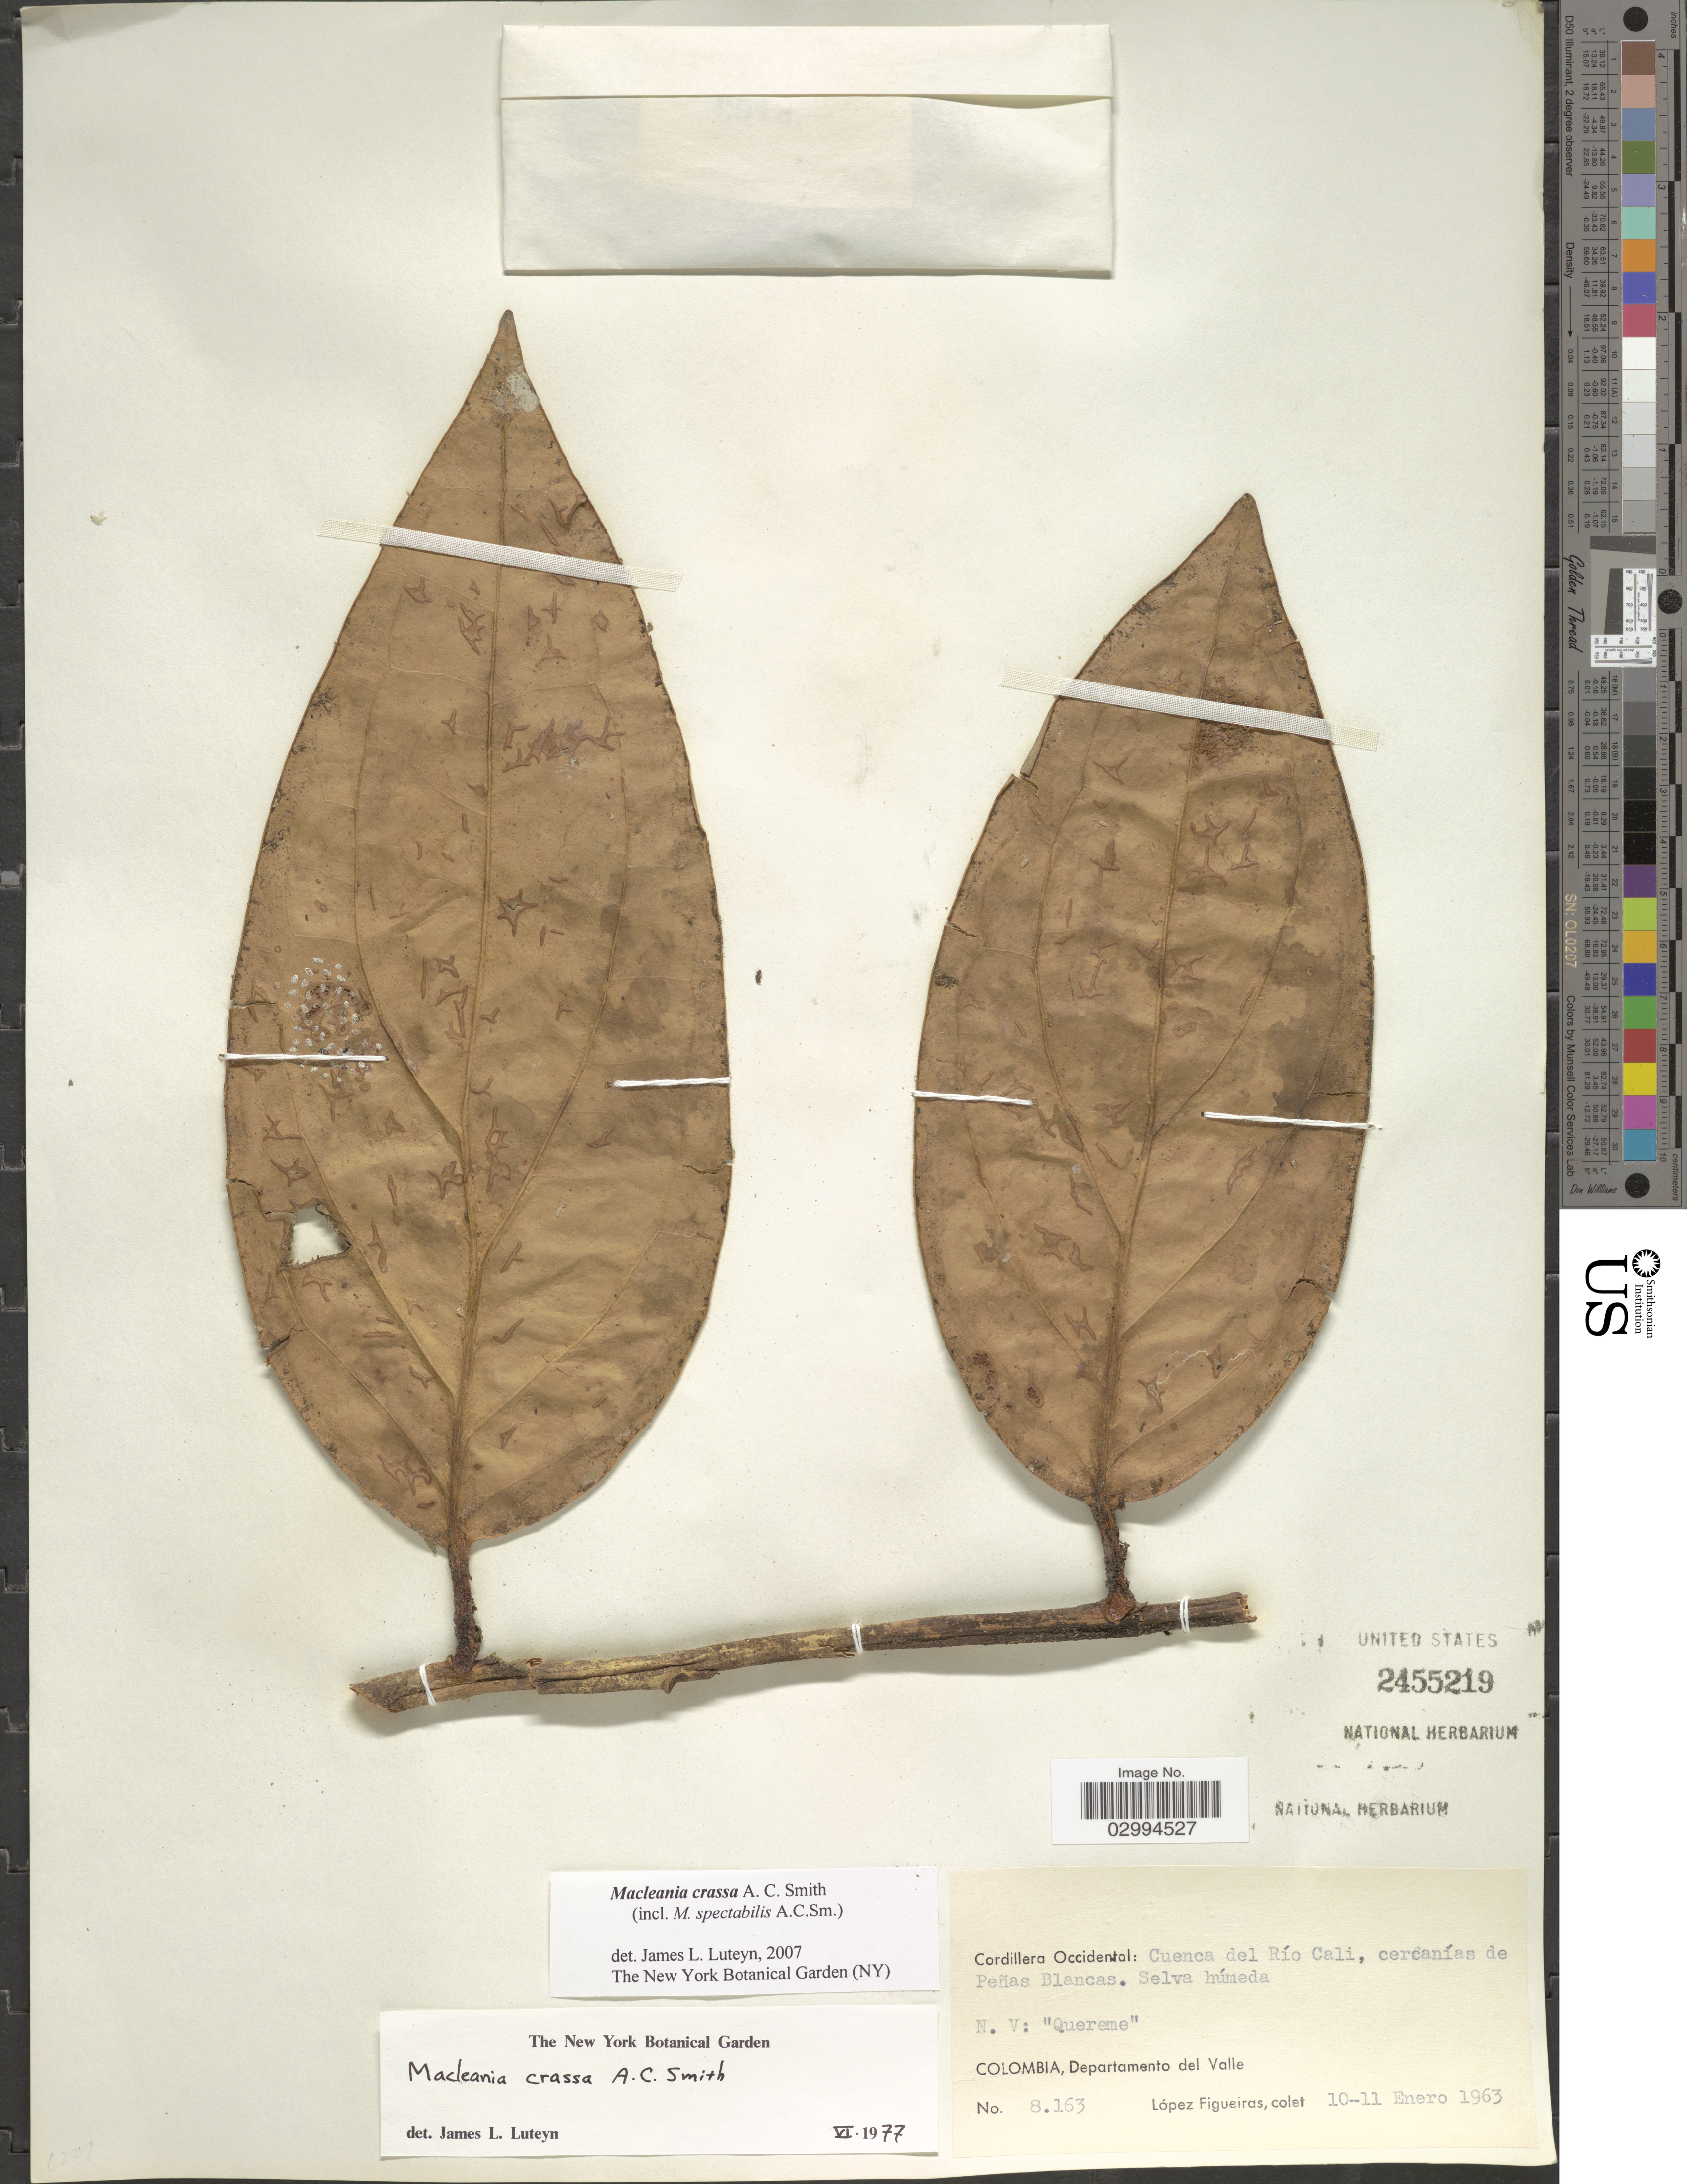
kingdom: Plantae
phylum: Tracheophyta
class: Magnoliopsida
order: Ericales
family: Ericaceae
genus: Macleania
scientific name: Macleania crassa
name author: A.C. Sm.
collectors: M. López Figueiras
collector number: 8163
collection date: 1963-01-10/1963-01-11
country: Colombia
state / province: Valle del Cauca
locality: Cordillera Occidental: Cuenca del Río Cali, cercanías de Peñas Blancas. Departamento del Valle.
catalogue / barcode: US 2455219